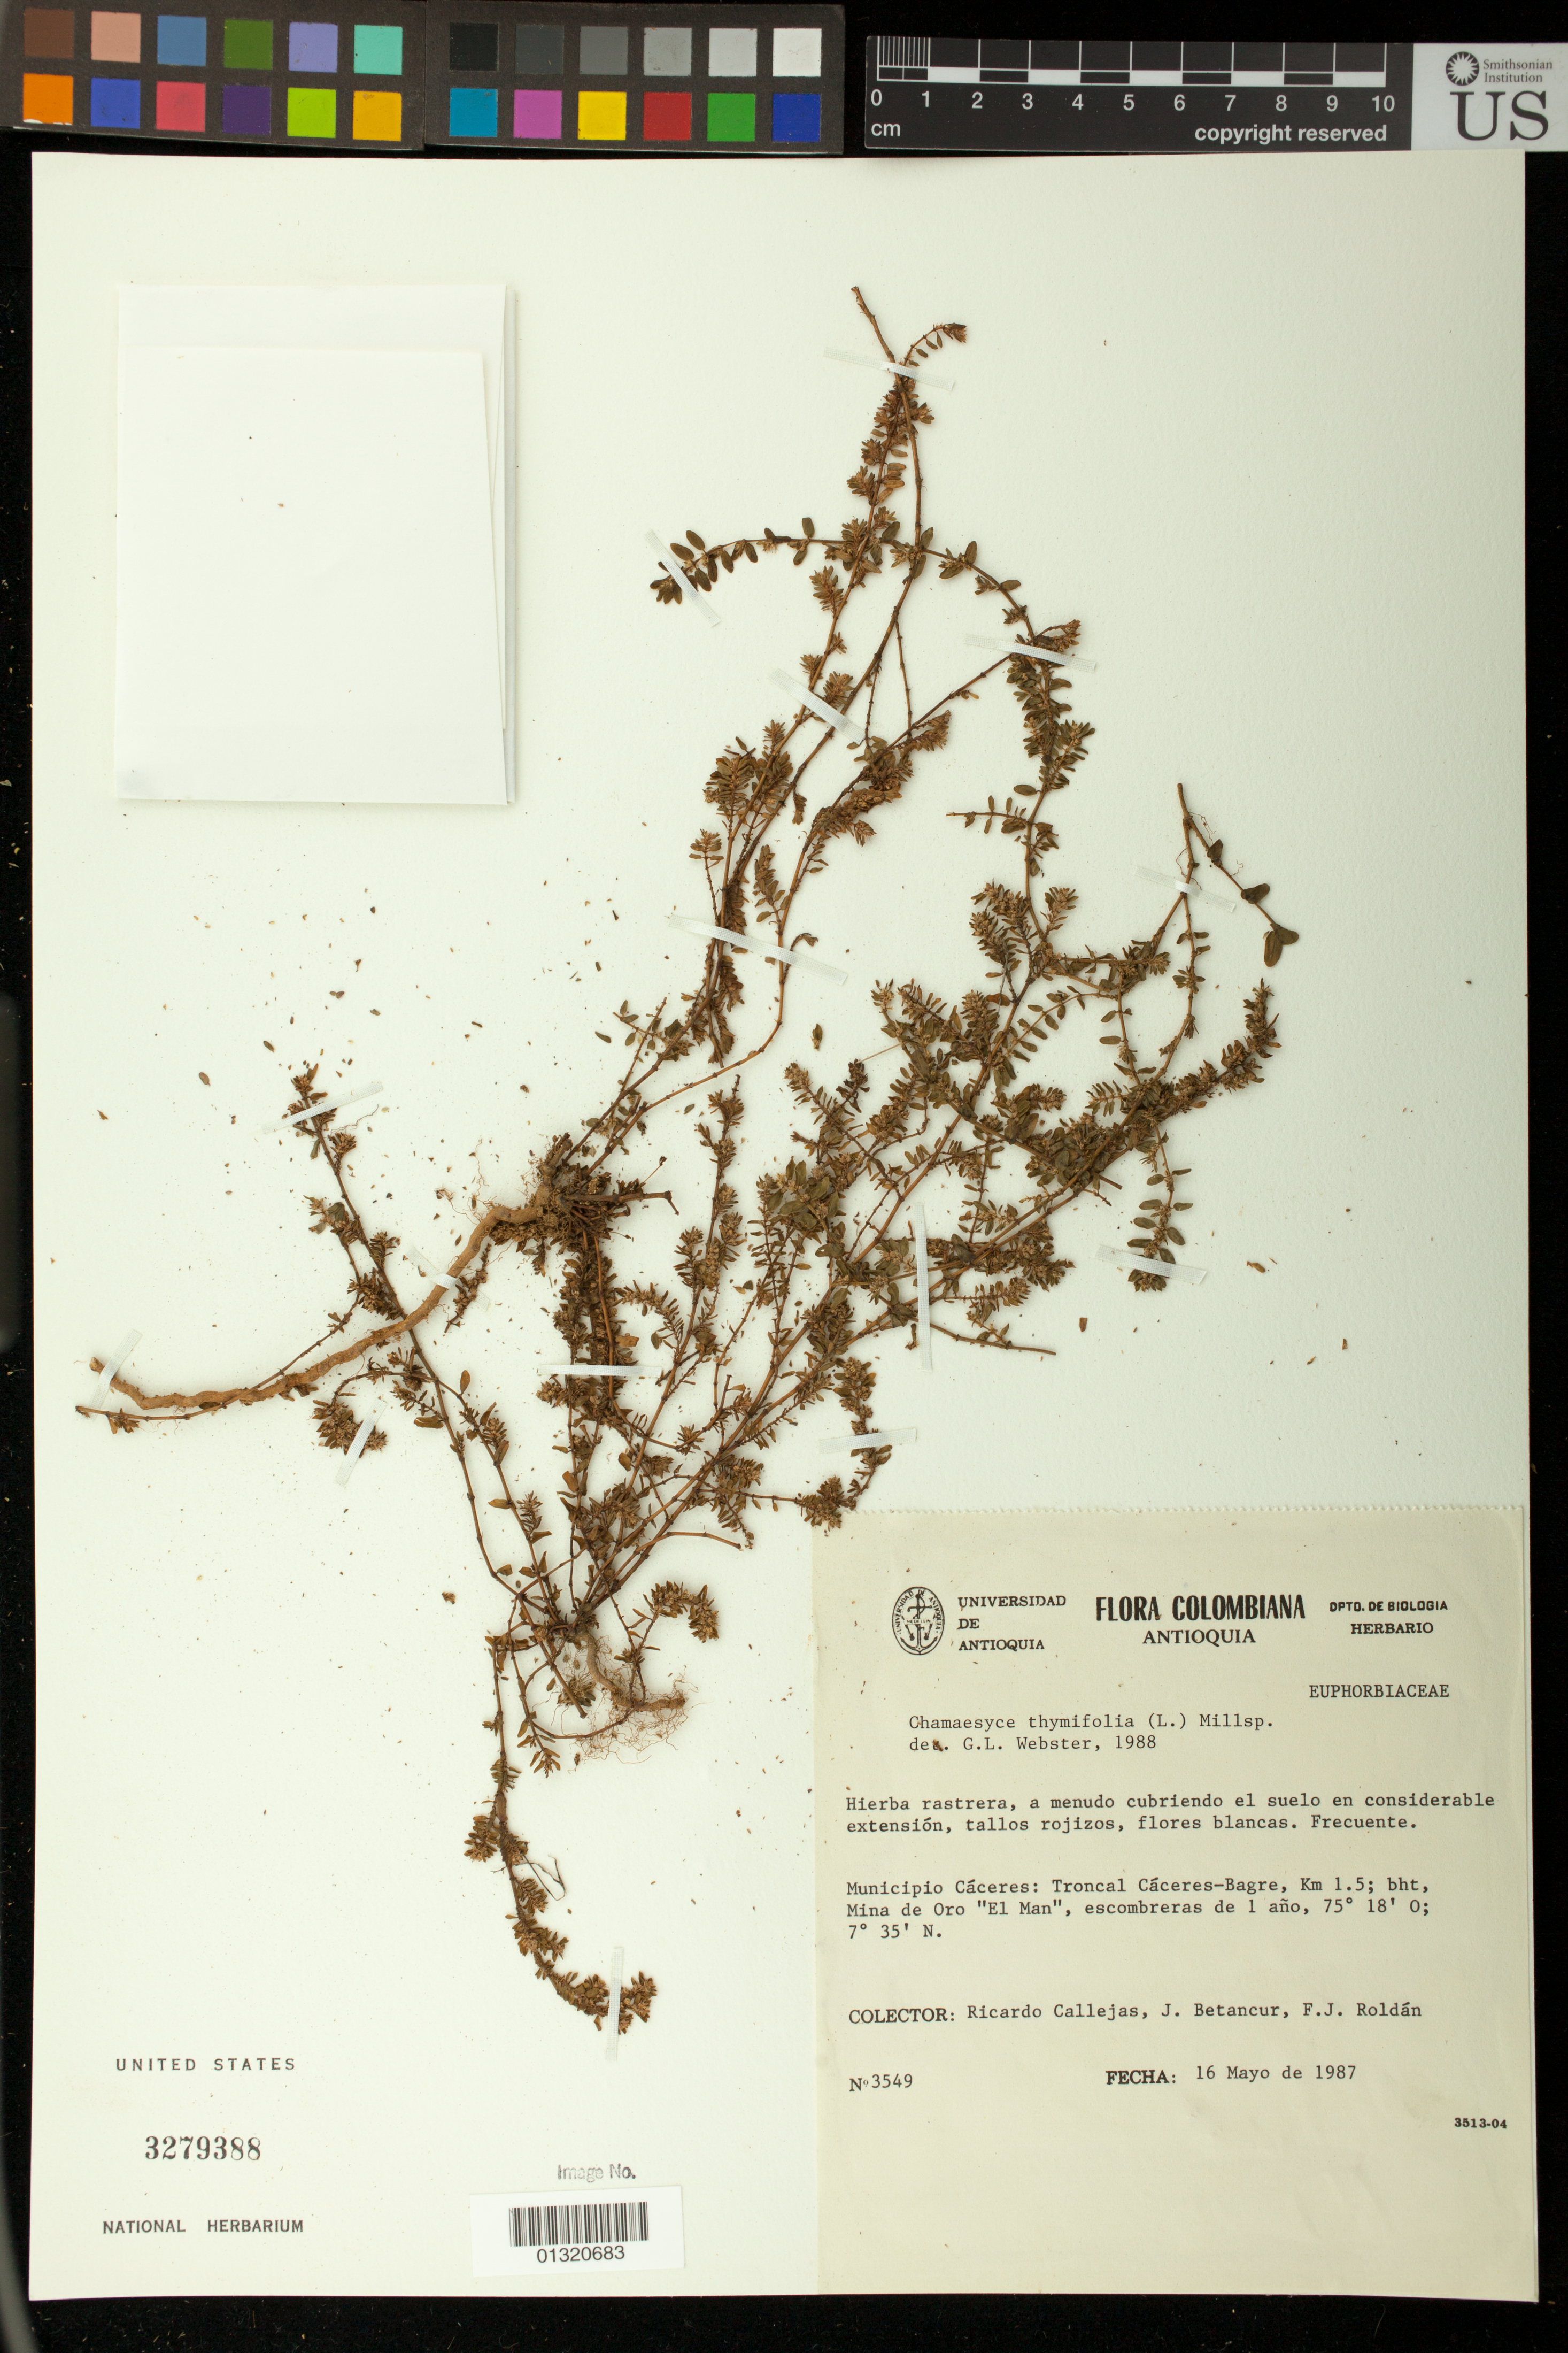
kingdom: Plantae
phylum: Tracheophyta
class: Magnoliopsida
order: Malpighiales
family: Euphorbiaceae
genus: Euphorbia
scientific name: Euphorbia thymifolia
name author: L.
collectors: R. Callejas, J. Betancur & F. J. Roldán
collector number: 3549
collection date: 1987-05-16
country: Colombia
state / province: Antioquia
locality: Municipio Caceres: Troncal Caceres-Bagre, Km. 1.5; bht, Mina de Oro "El Man"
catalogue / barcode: US 3279388